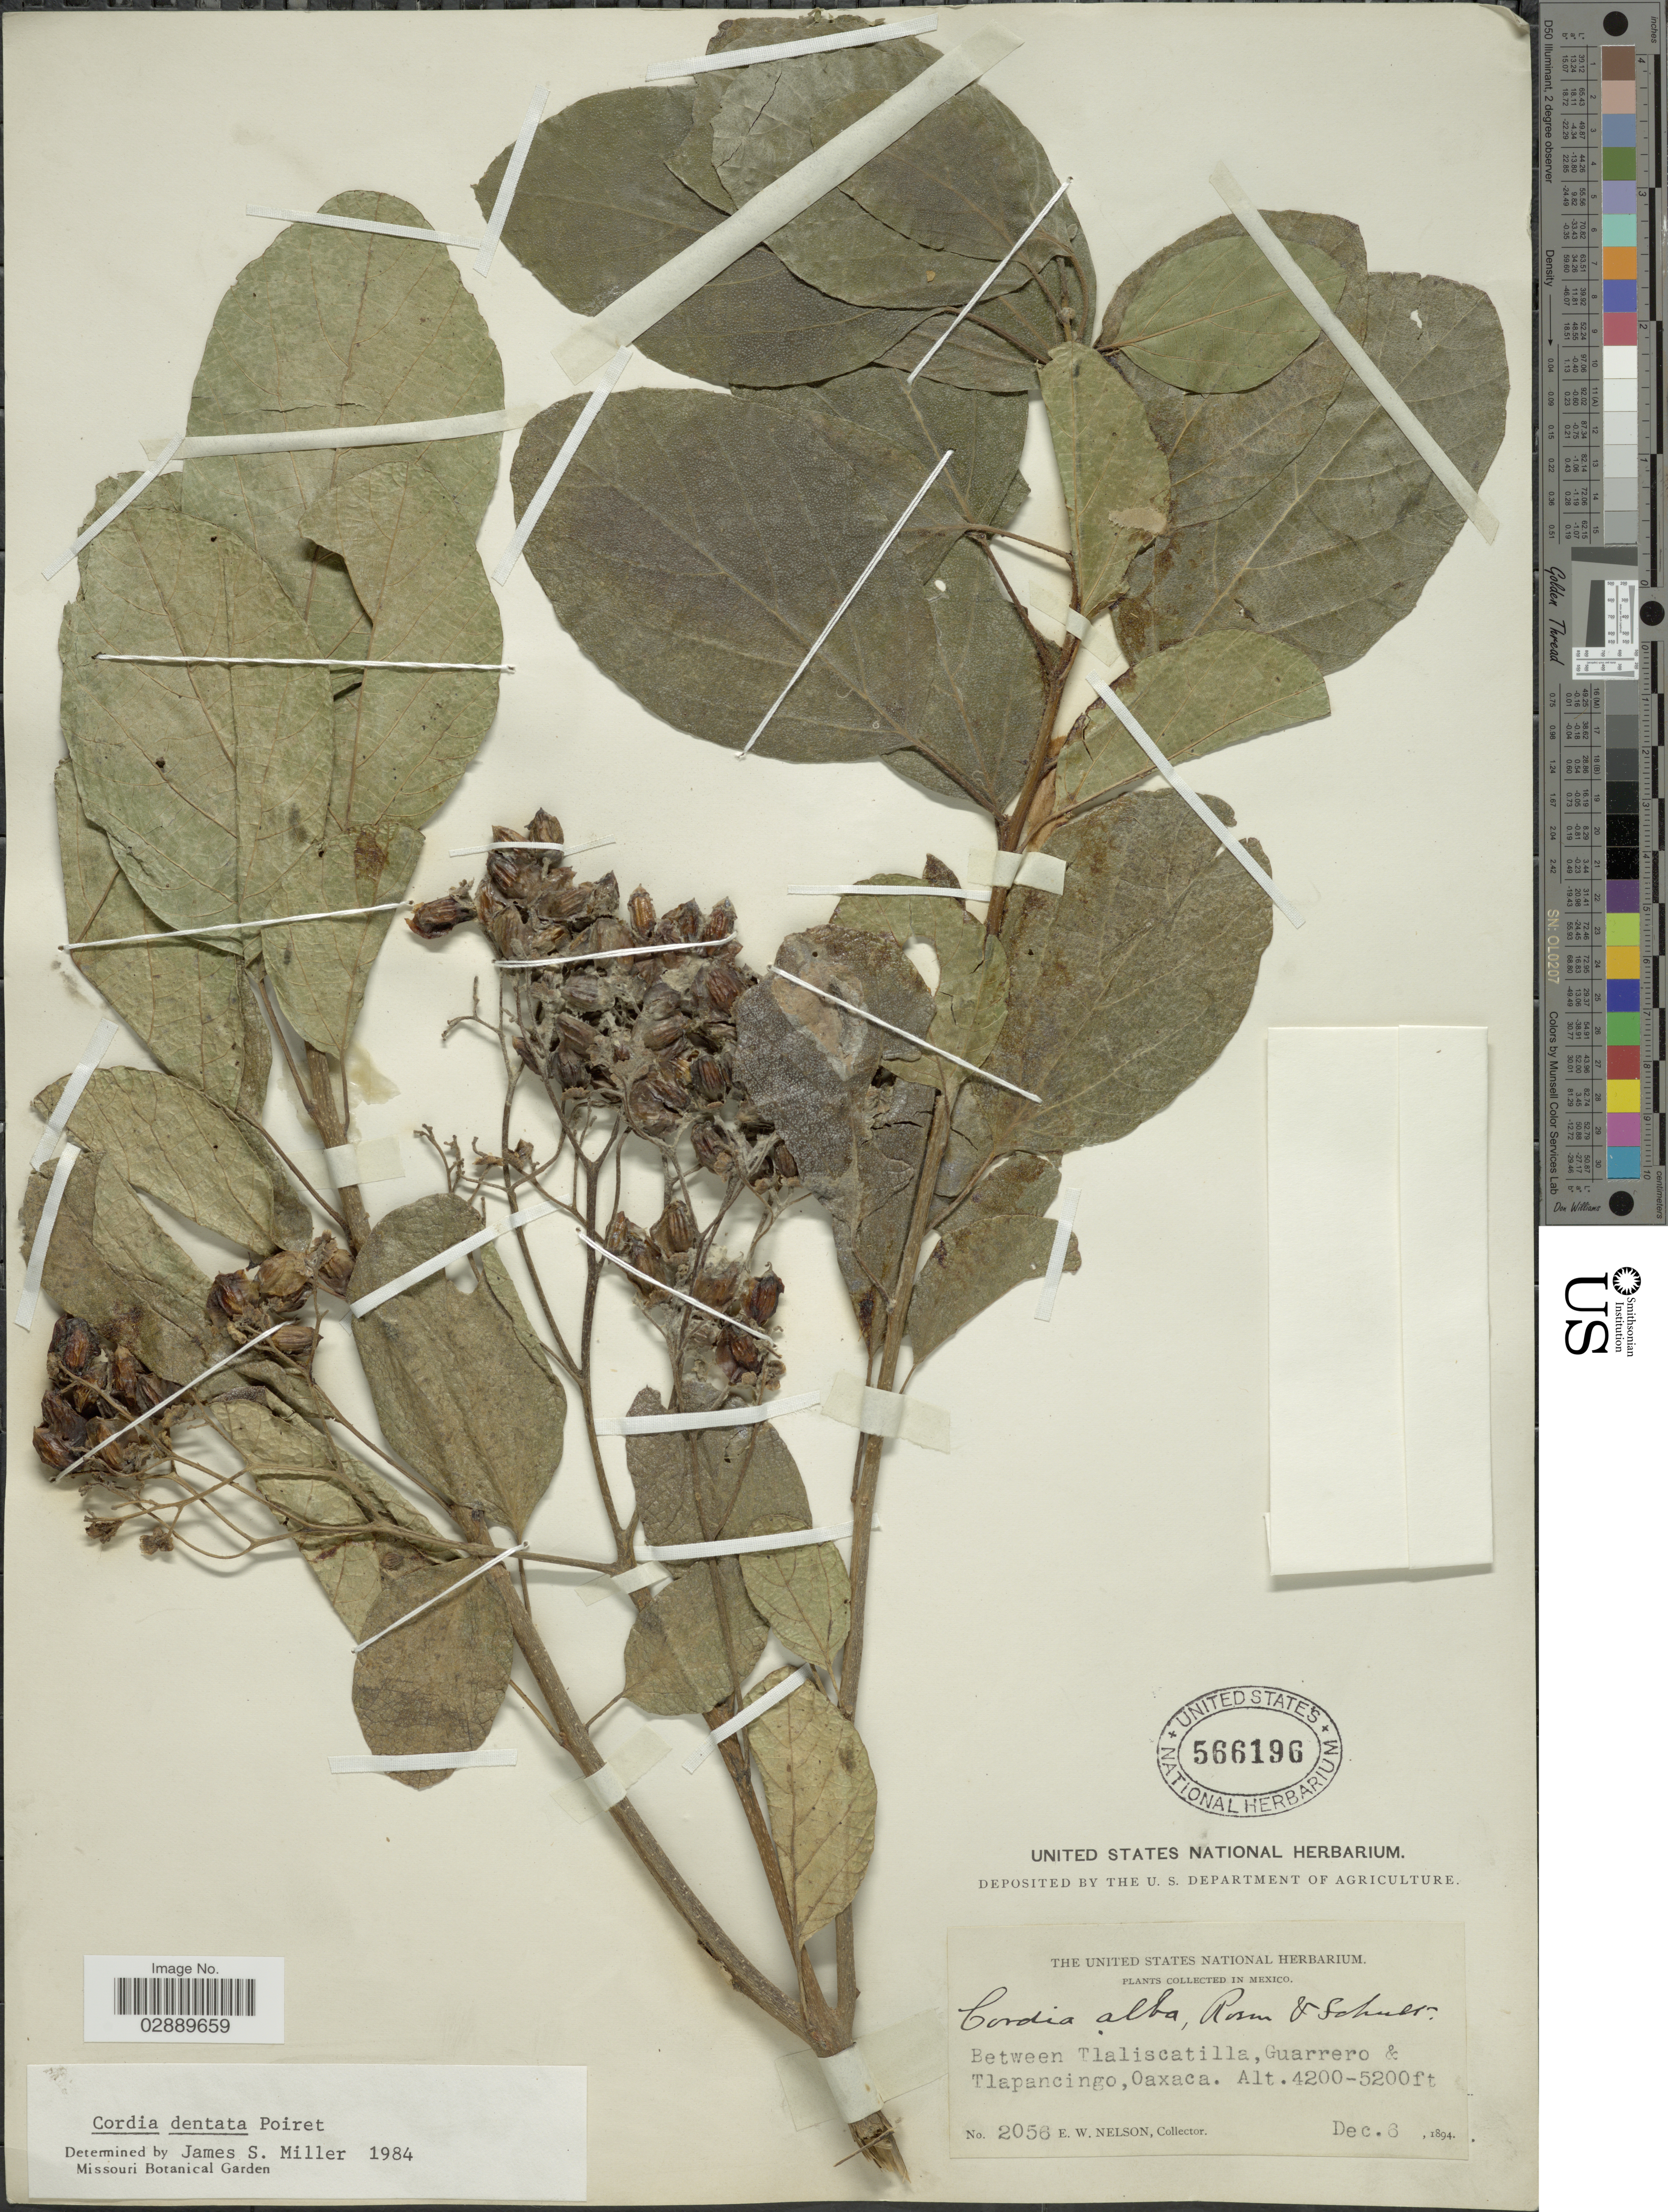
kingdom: Plantae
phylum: Tracheophyta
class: Magnoliopsida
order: Boraginales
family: Cordiaceae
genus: Cordia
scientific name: Cordia dentata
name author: Poir.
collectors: E. W. Nelson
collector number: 2056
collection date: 1894-12-06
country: Mexico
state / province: Oaxaca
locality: Between Tlaliscatilla, Guarrero & Tlapancingo.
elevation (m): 1280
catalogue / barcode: US 566196